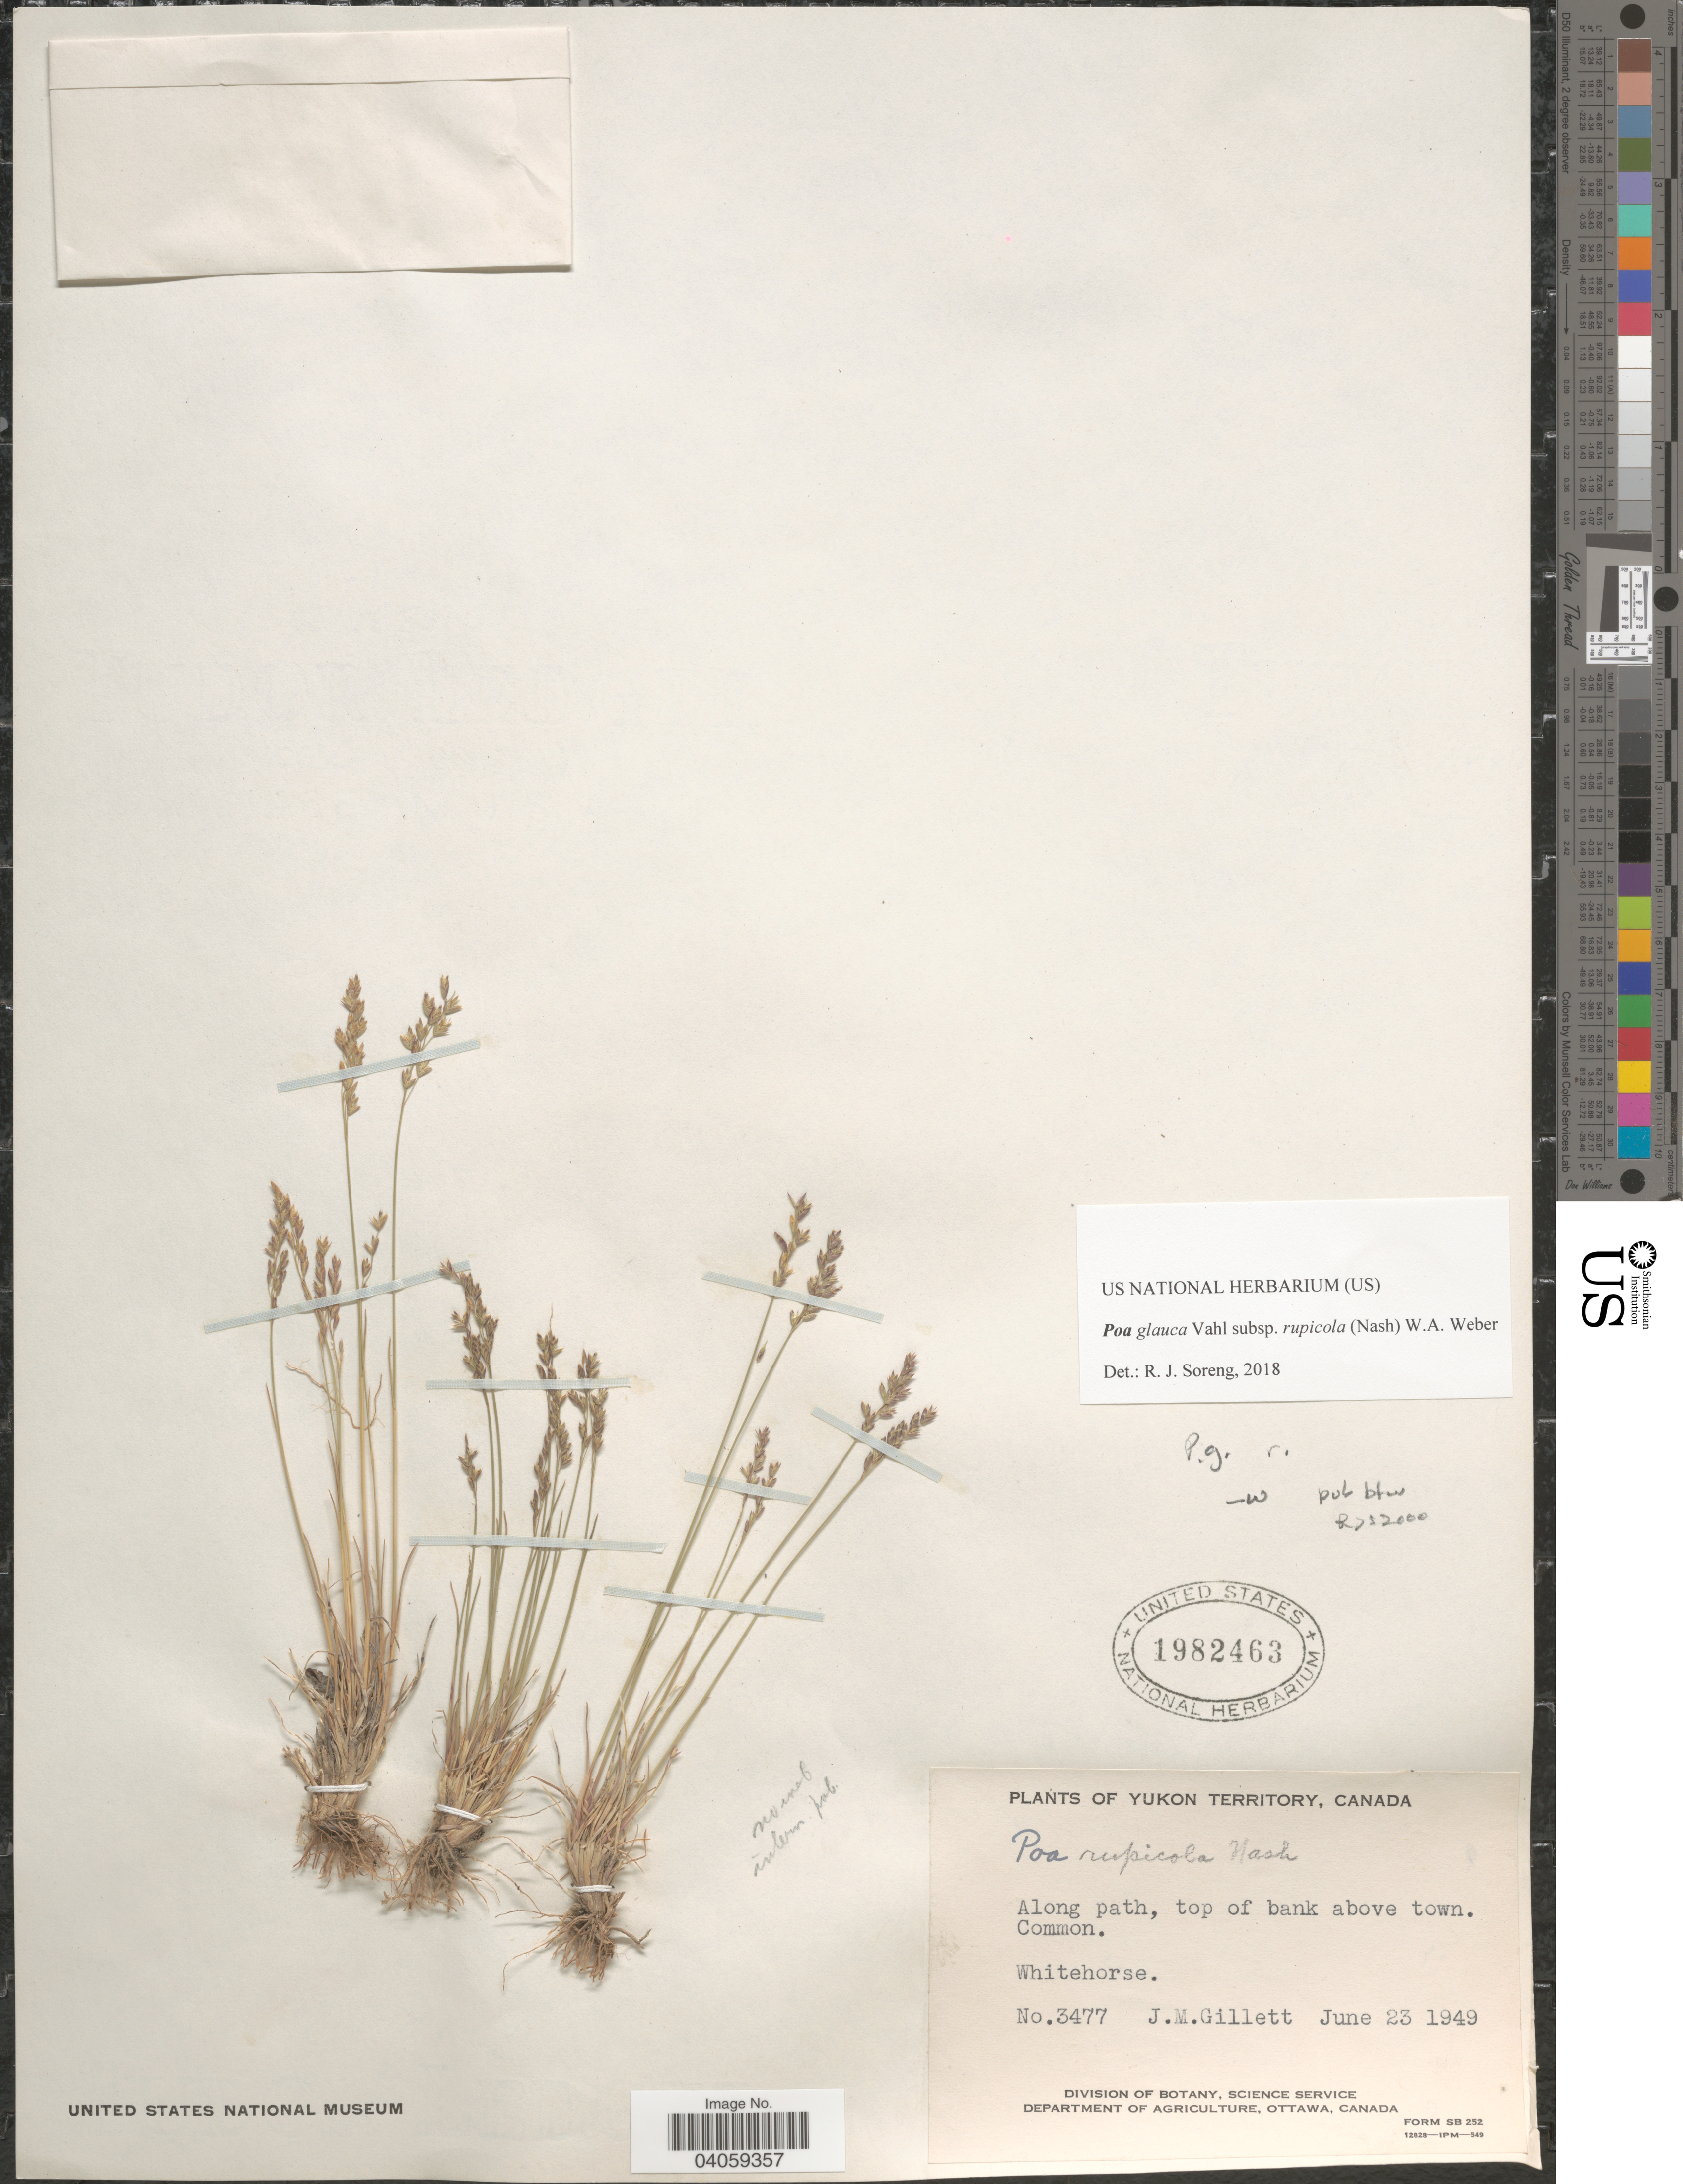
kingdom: Plantae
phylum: Tracheophyta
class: Liliopsida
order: Poales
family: Poaceae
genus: Poa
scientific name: Poa glauca subsp. rupicola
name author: (Nash) W.A. Weber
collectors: J. M. Gillett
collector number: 3477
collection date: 1949-06-23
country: Canada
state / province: Yukon Territory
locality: Along path, top of bank above town. Common. Whitehorse.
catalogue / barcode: US 1982463